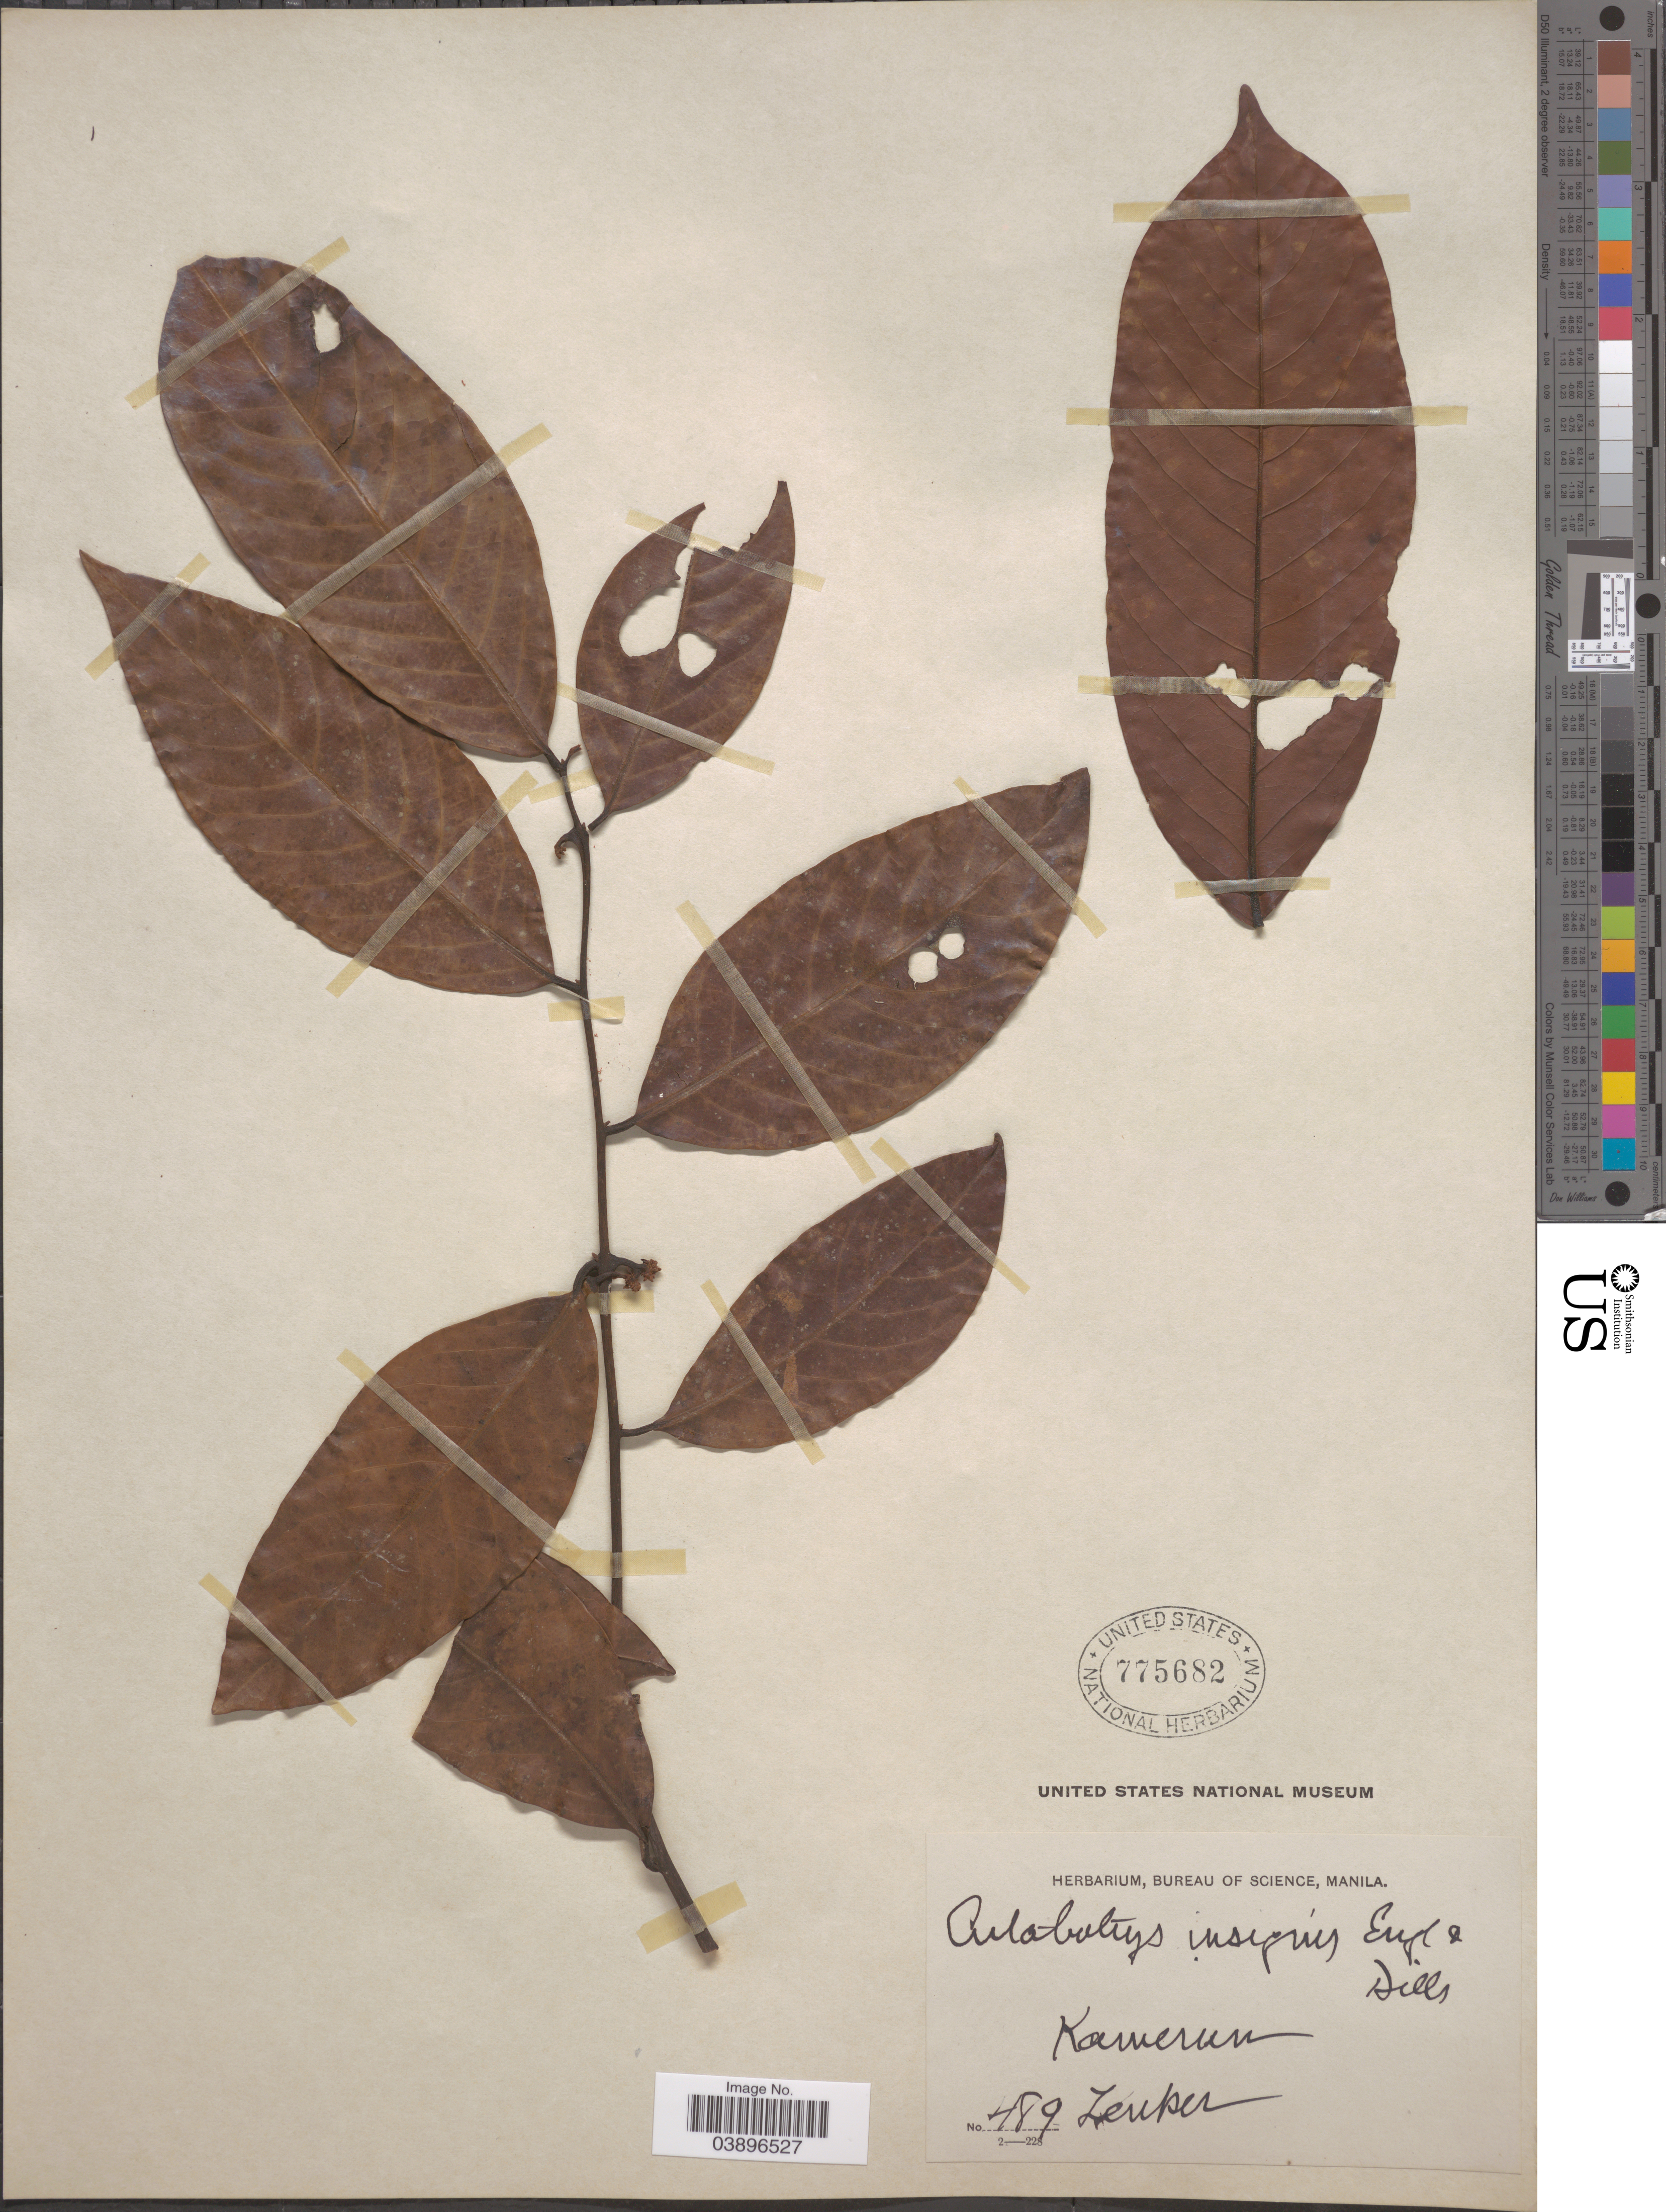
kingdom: Plantae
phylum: Tracheophyta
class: Magnoliopsida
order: Magnoliales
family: Annonaceae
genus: Artabotrys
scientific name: Artabotrys insignis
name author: Engl. & Diels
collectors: Zenker, --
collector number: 489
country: Cameroon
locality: Kamerun.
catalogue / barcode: US 775682